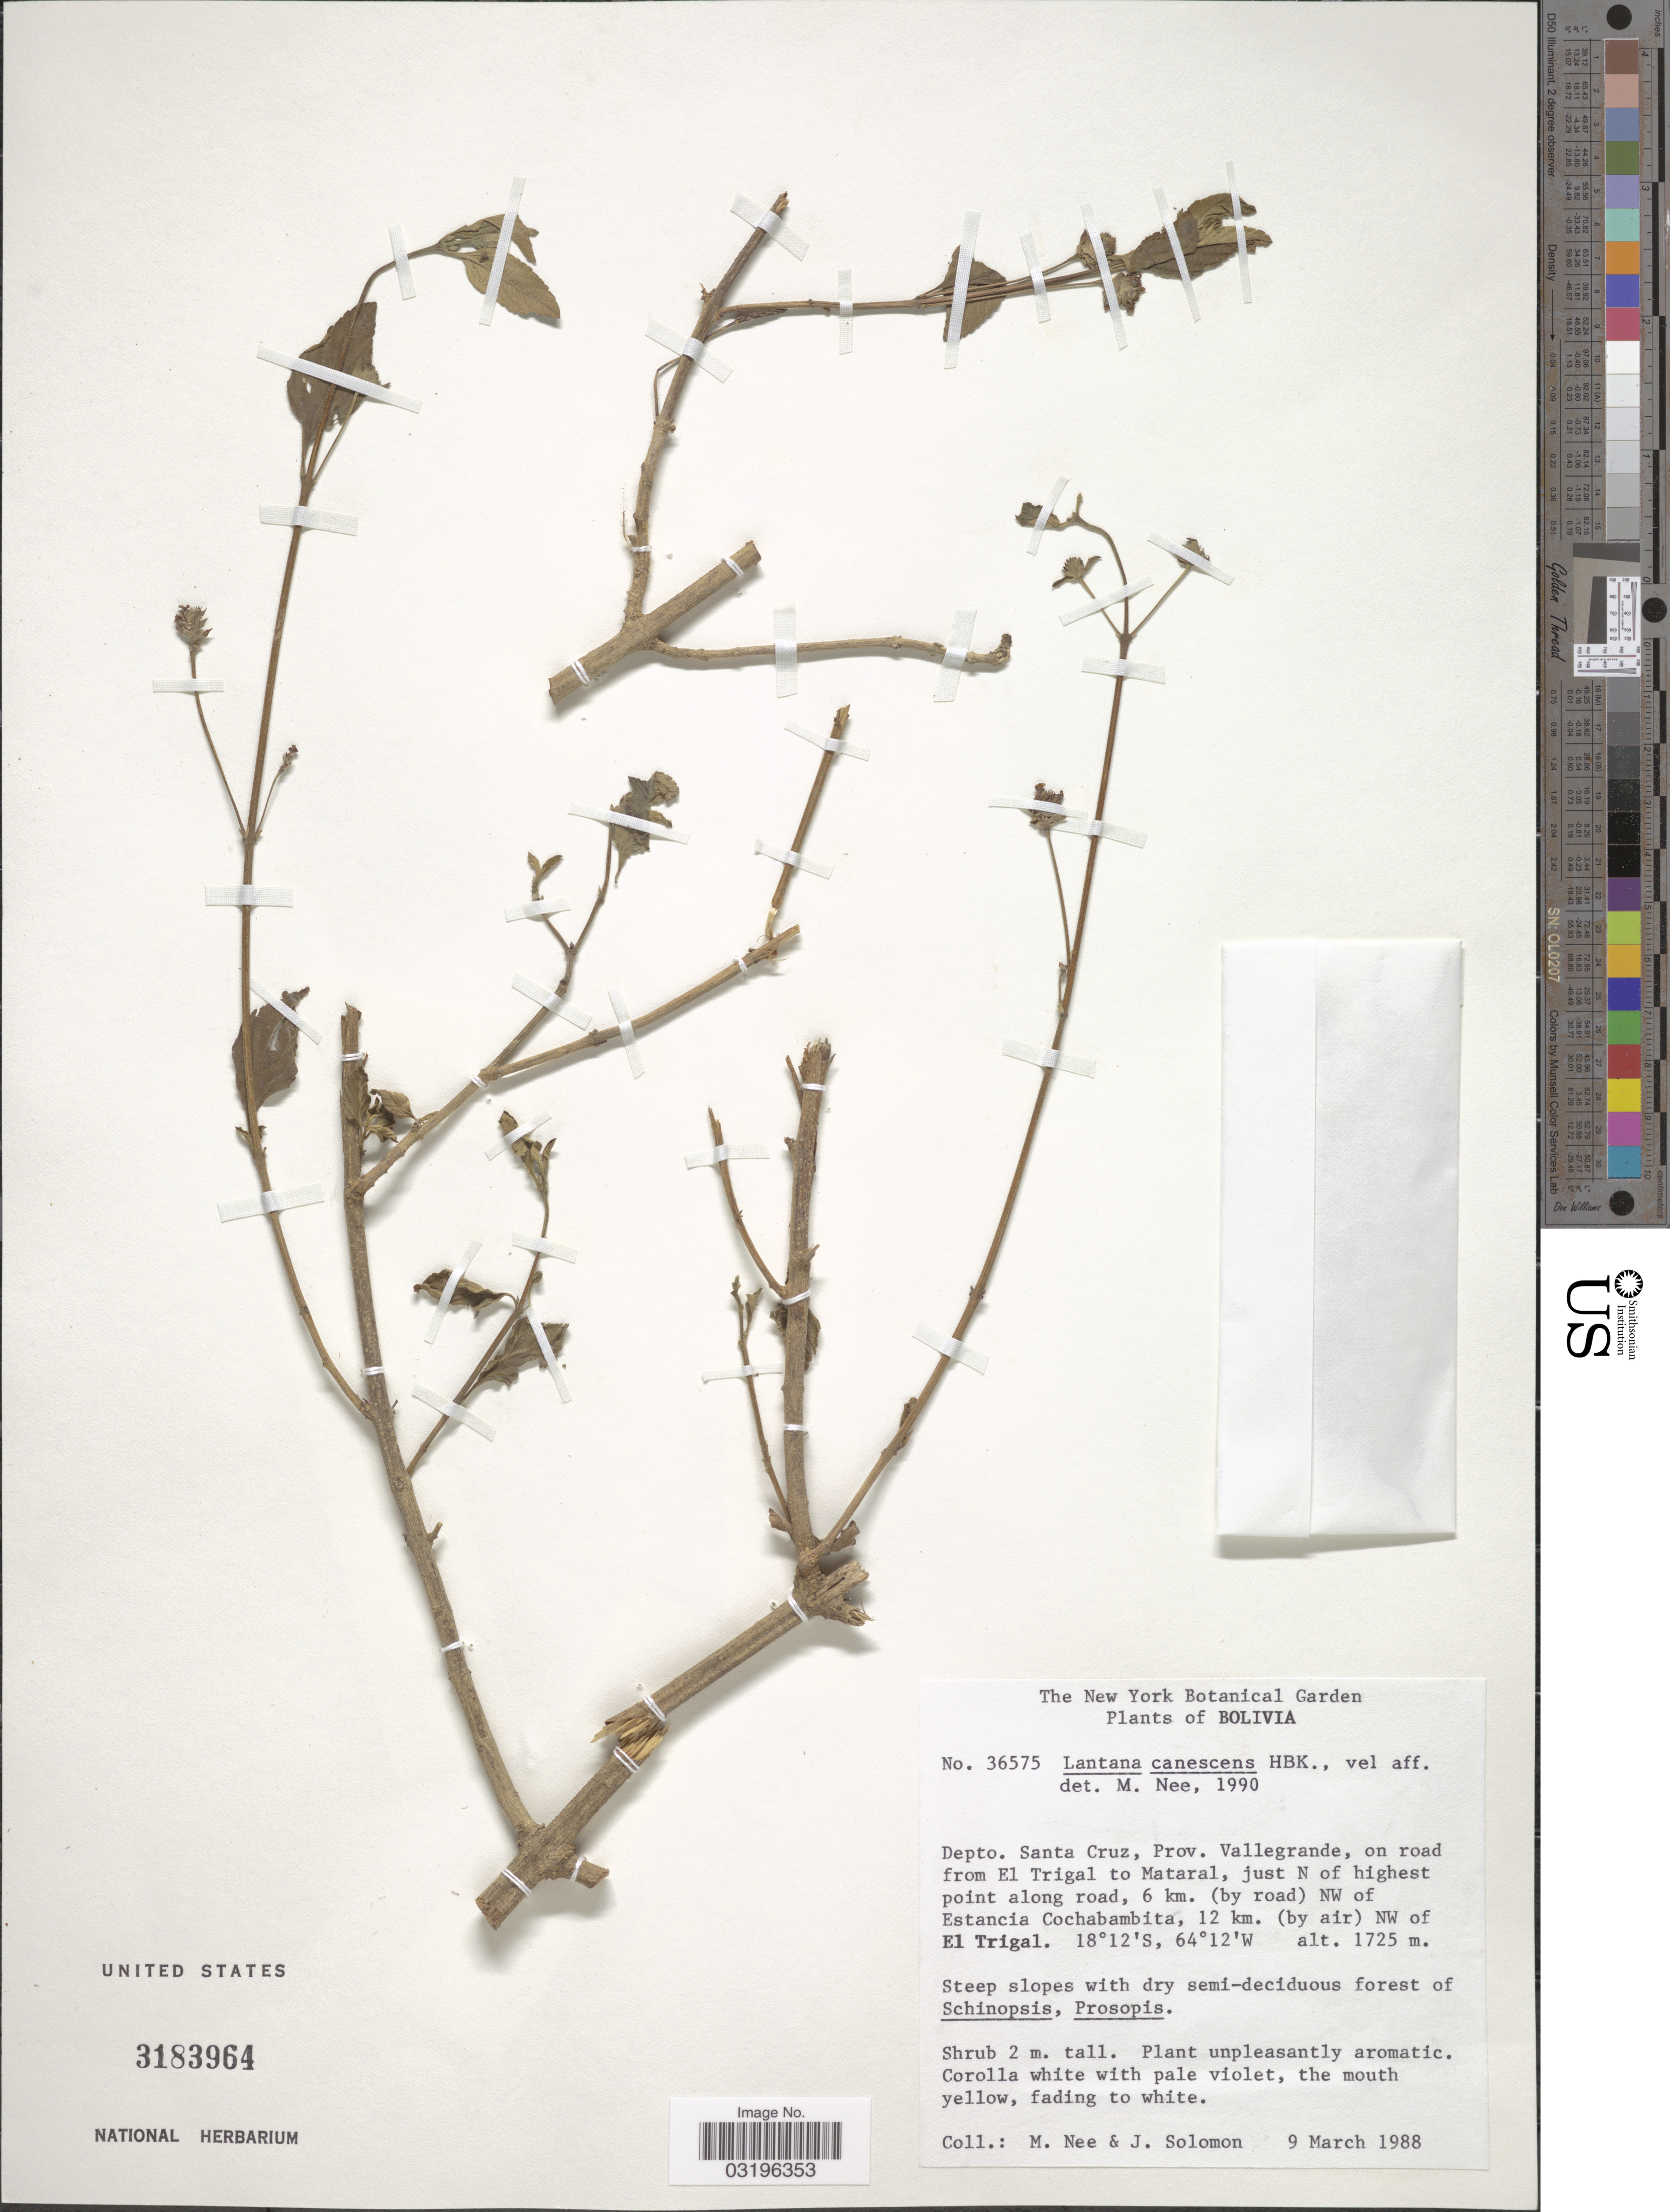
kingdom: Plantae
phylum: Tracheophyta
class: Magnoliopsida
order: Lamiales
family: Verbenaceae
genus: Lantana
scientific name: Lantana canescens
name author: Kunth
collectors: M. Nee & J. Solomon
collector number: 36575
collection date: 1988-03-09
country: Bolivia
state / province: Santa Cruz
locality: Depto. Santa Cruz, Prov. Vallegrande, on road from El Trigal to Mataral, just N of highest point along road , 6 km. (by road) NW of Estancia Cochabambita., 12 km. (by air) NW of El Trigal.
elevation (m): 1725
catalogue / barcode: US 3183964